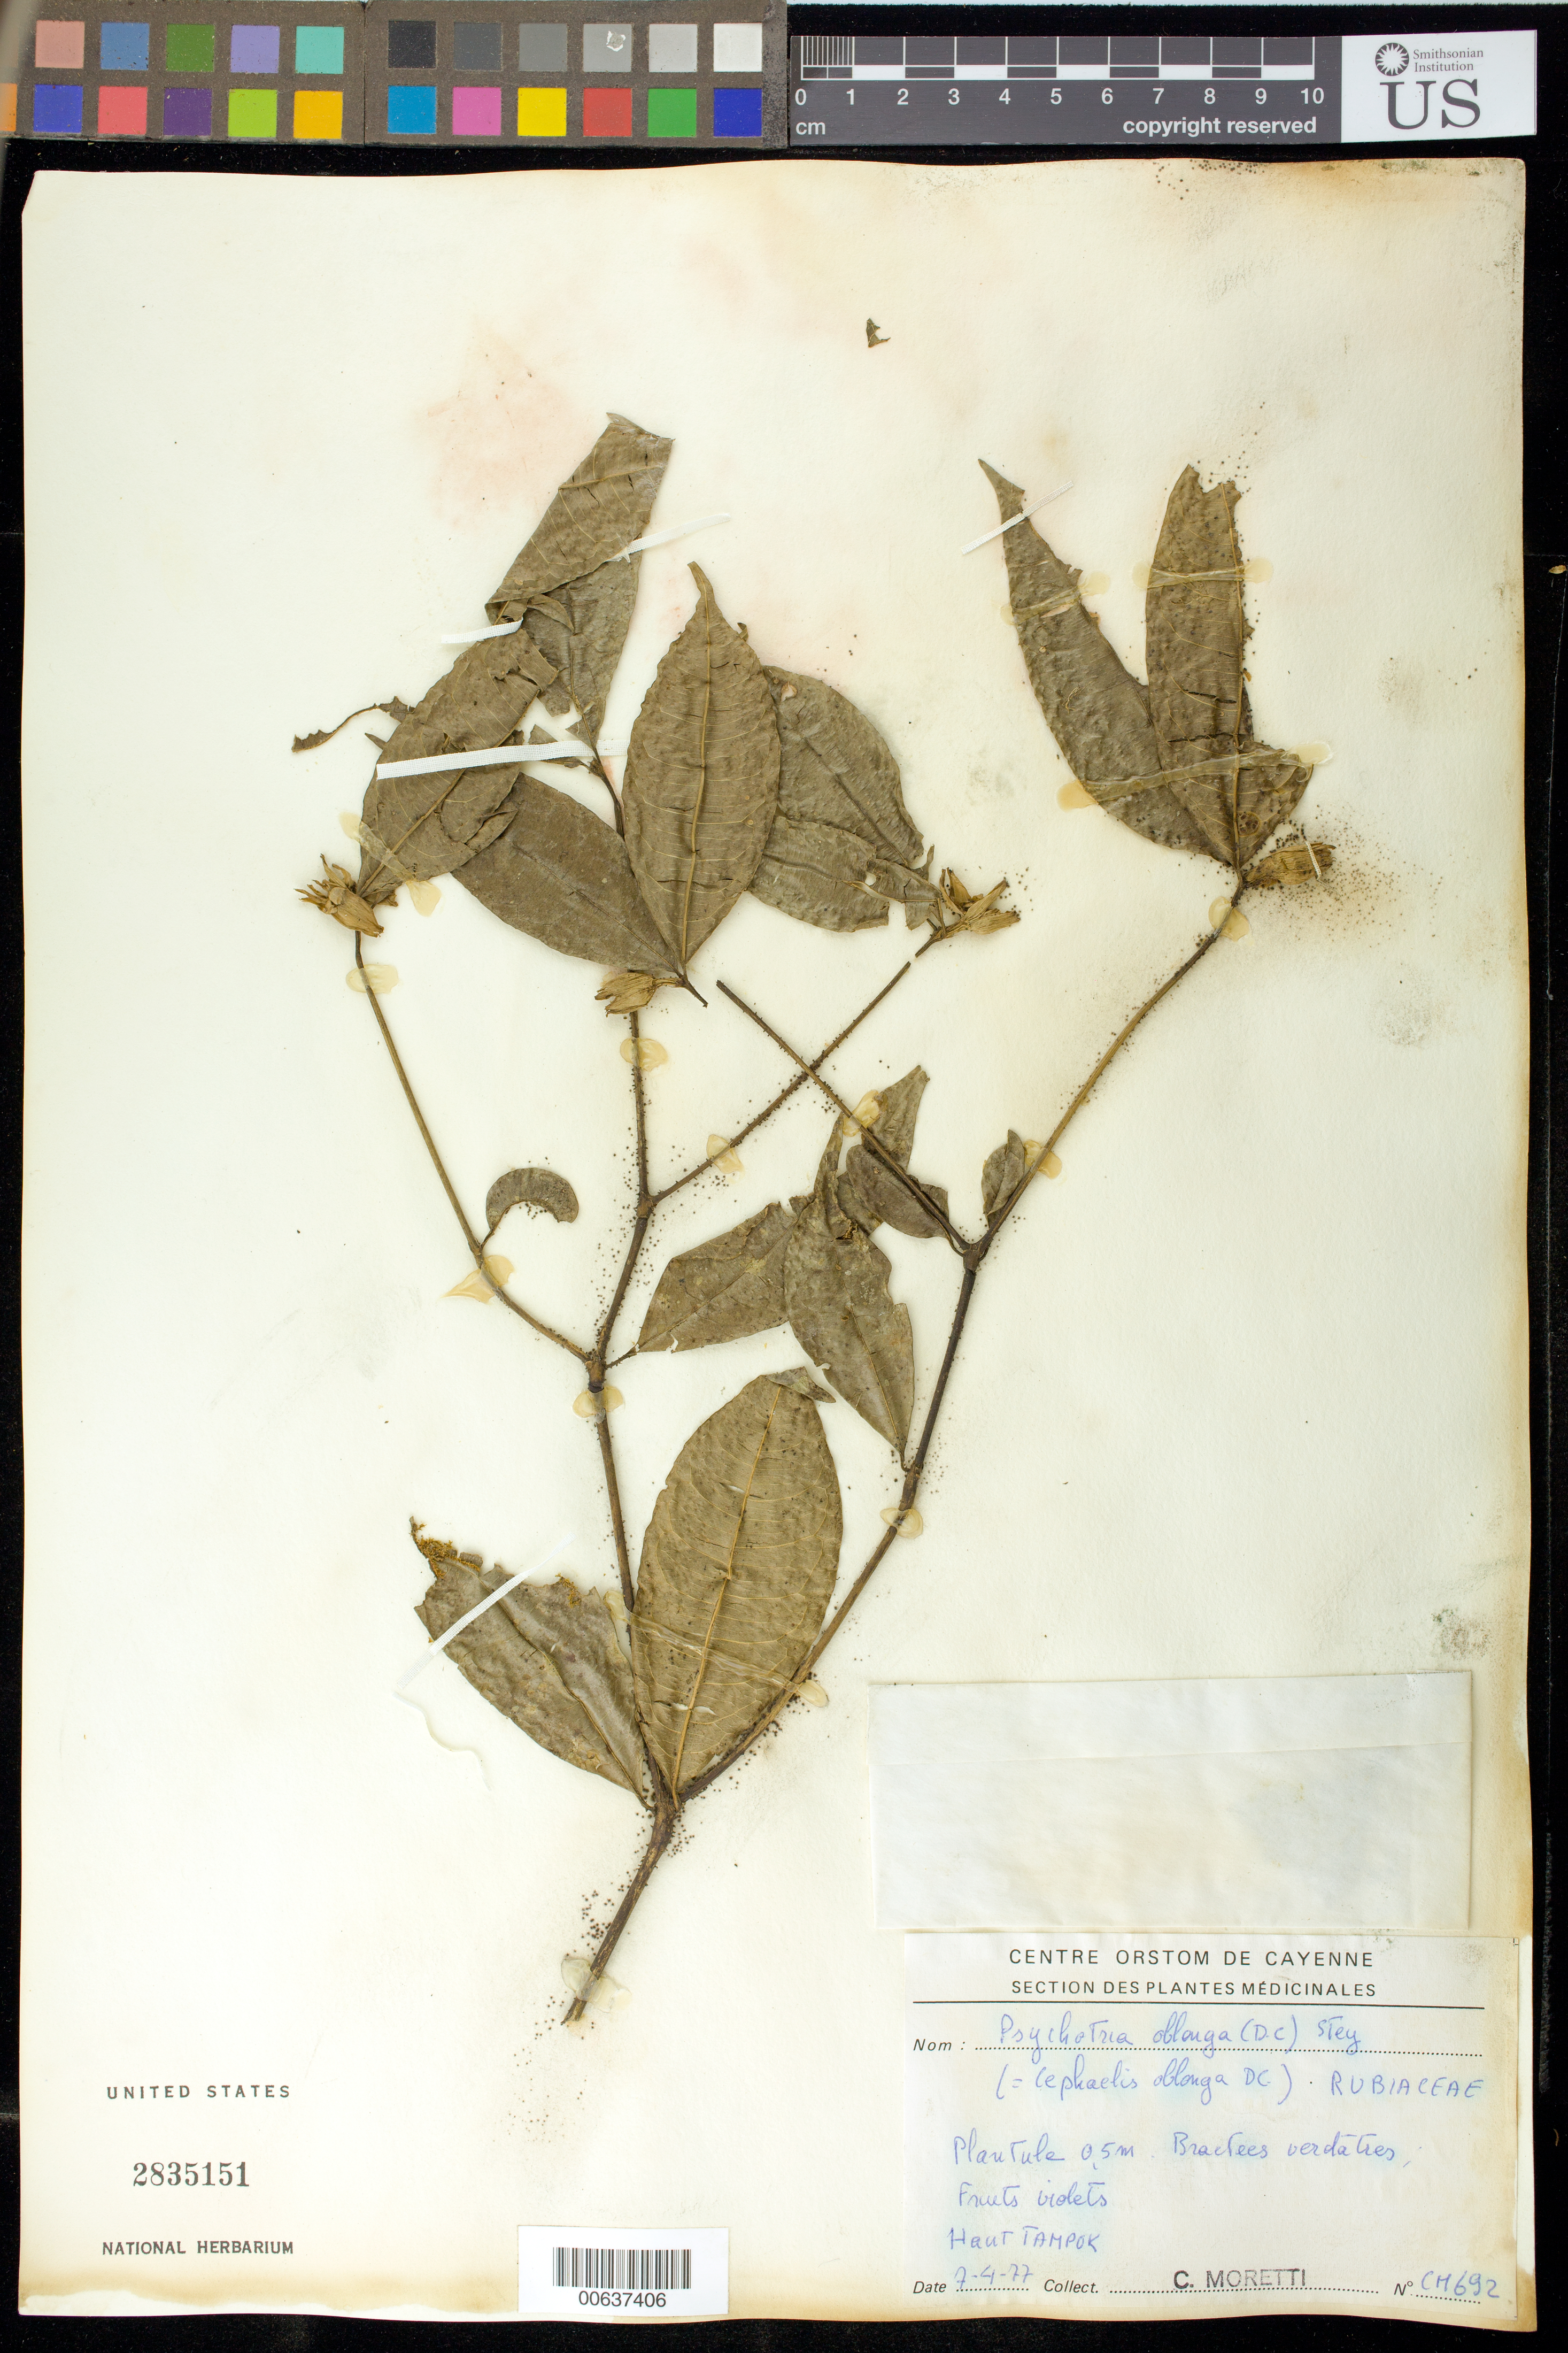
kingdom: Plantae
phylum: Tracheophyta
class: Magnoliopsida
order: Gentianales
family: Rubiaceae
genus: Palicourea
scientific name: Palicourea oblonga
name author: (DC.) Delprete & J.H. Kirkbr.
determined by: Kirkbride, J. H., Jr.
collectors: C. Moretti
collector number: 692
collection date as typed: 7-Apr-77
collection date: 1977-04-07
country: French Guiana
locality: Haut Tampoc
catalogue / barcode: US 2835151